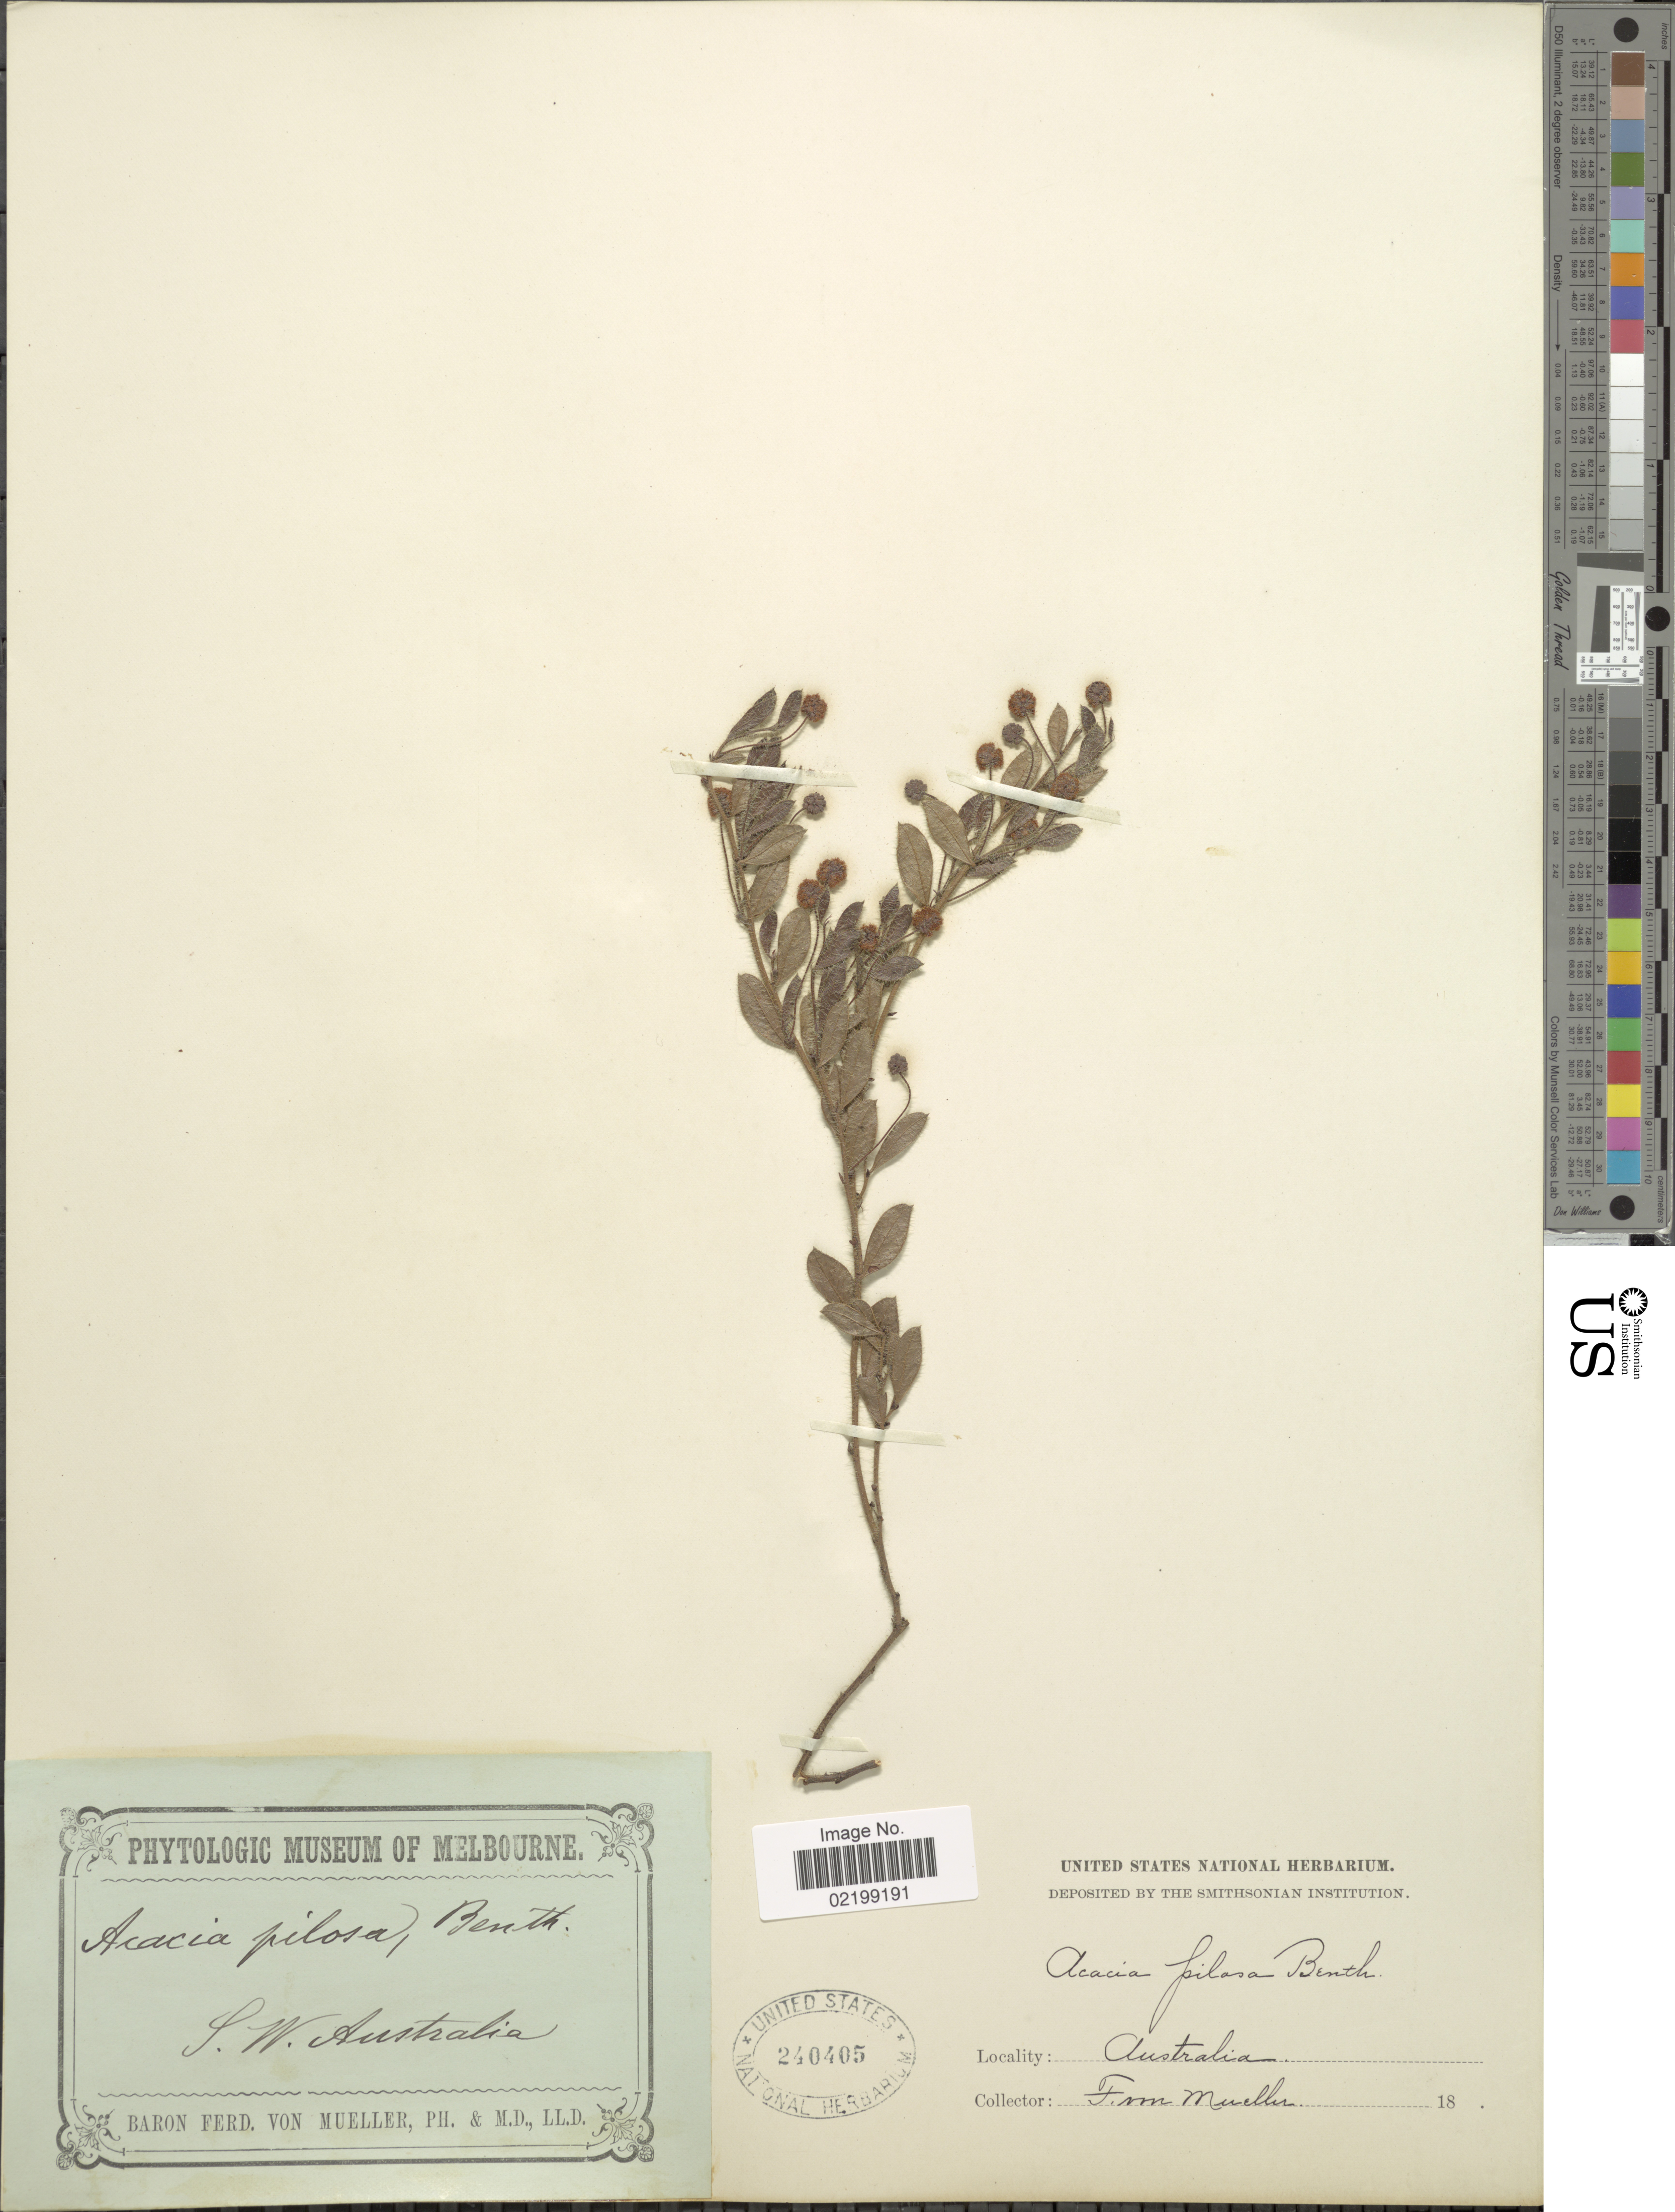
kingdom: Plantae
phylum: Tracheophyta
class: Magnoliopsida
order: Fabales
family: Fabaceae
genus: Acacia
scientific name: Acacia pilosa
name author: Bertero ex DC.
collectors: F. Mueller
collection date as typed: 18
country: Australia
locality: S.W. Australia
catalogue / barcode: US 240405